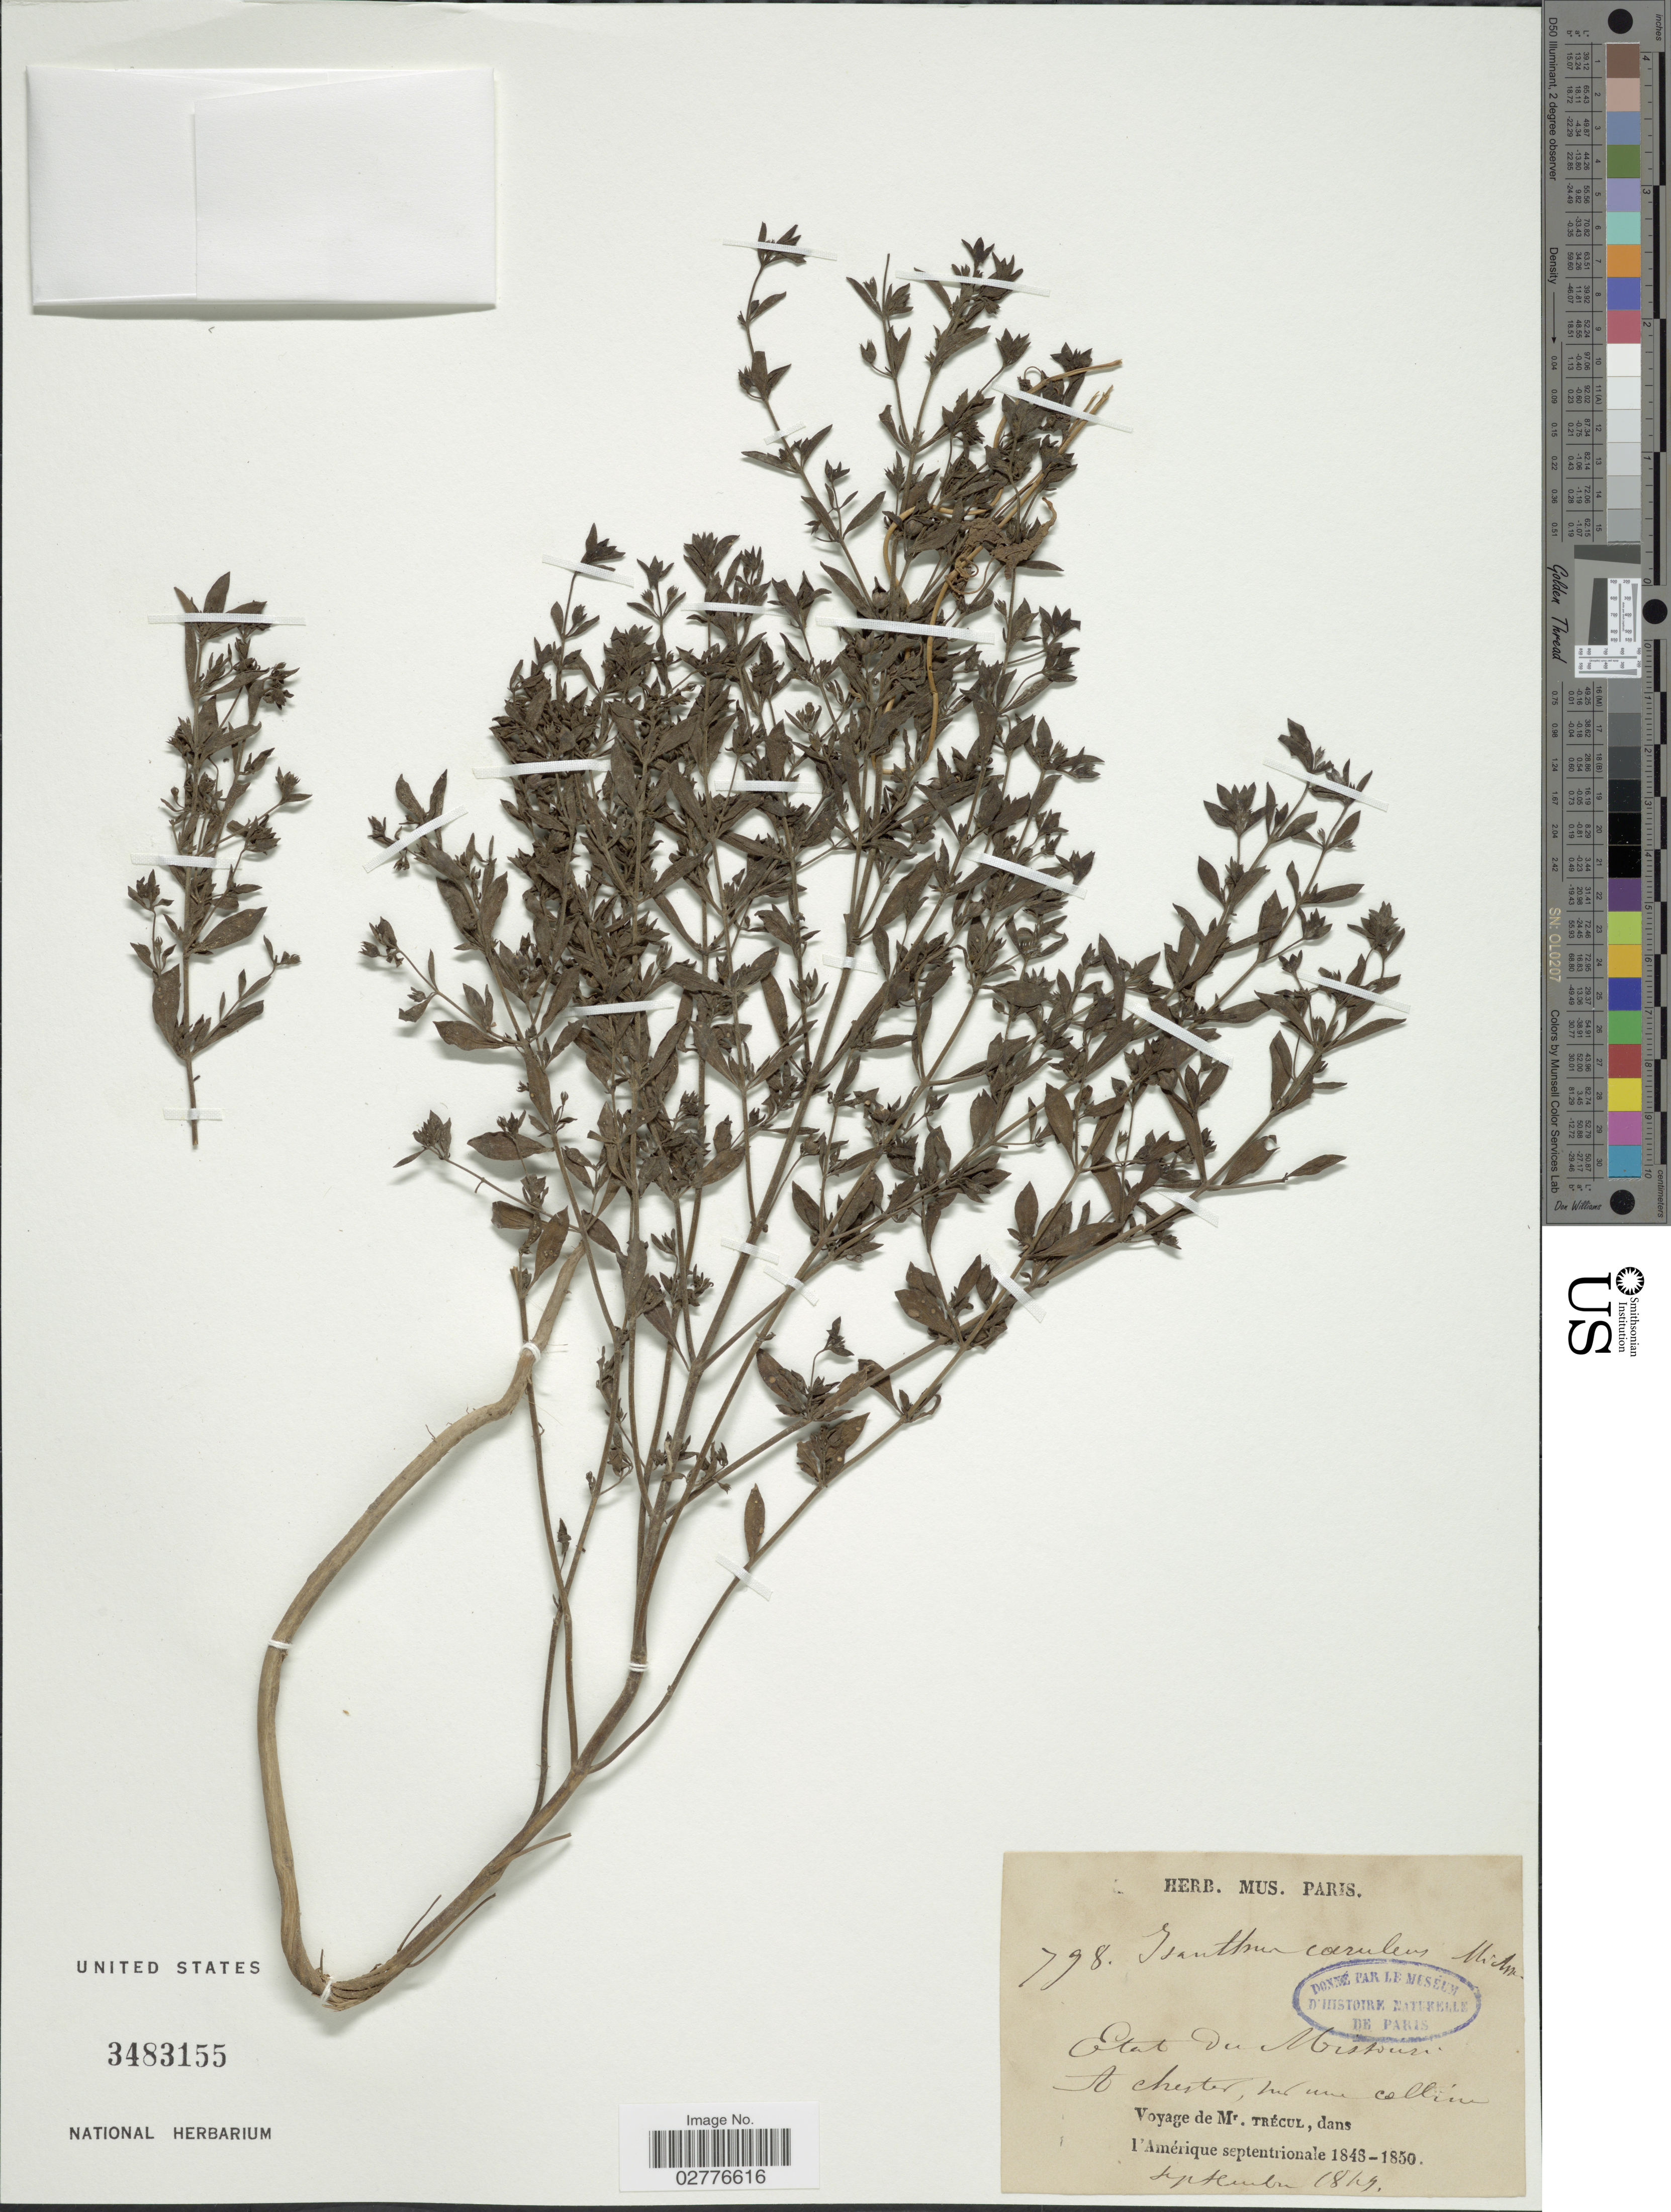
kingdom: Plantae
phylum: Tracheophyta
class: Magnoliopsida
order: Lamiales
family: Lamiaceae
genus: Trichostema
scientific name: Trichostema brachiatum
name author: L.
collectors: A. Trécul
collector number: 798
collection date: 1849-09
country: United States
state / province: Missouri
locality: Etat du Missouri.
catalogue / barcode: US 3483155